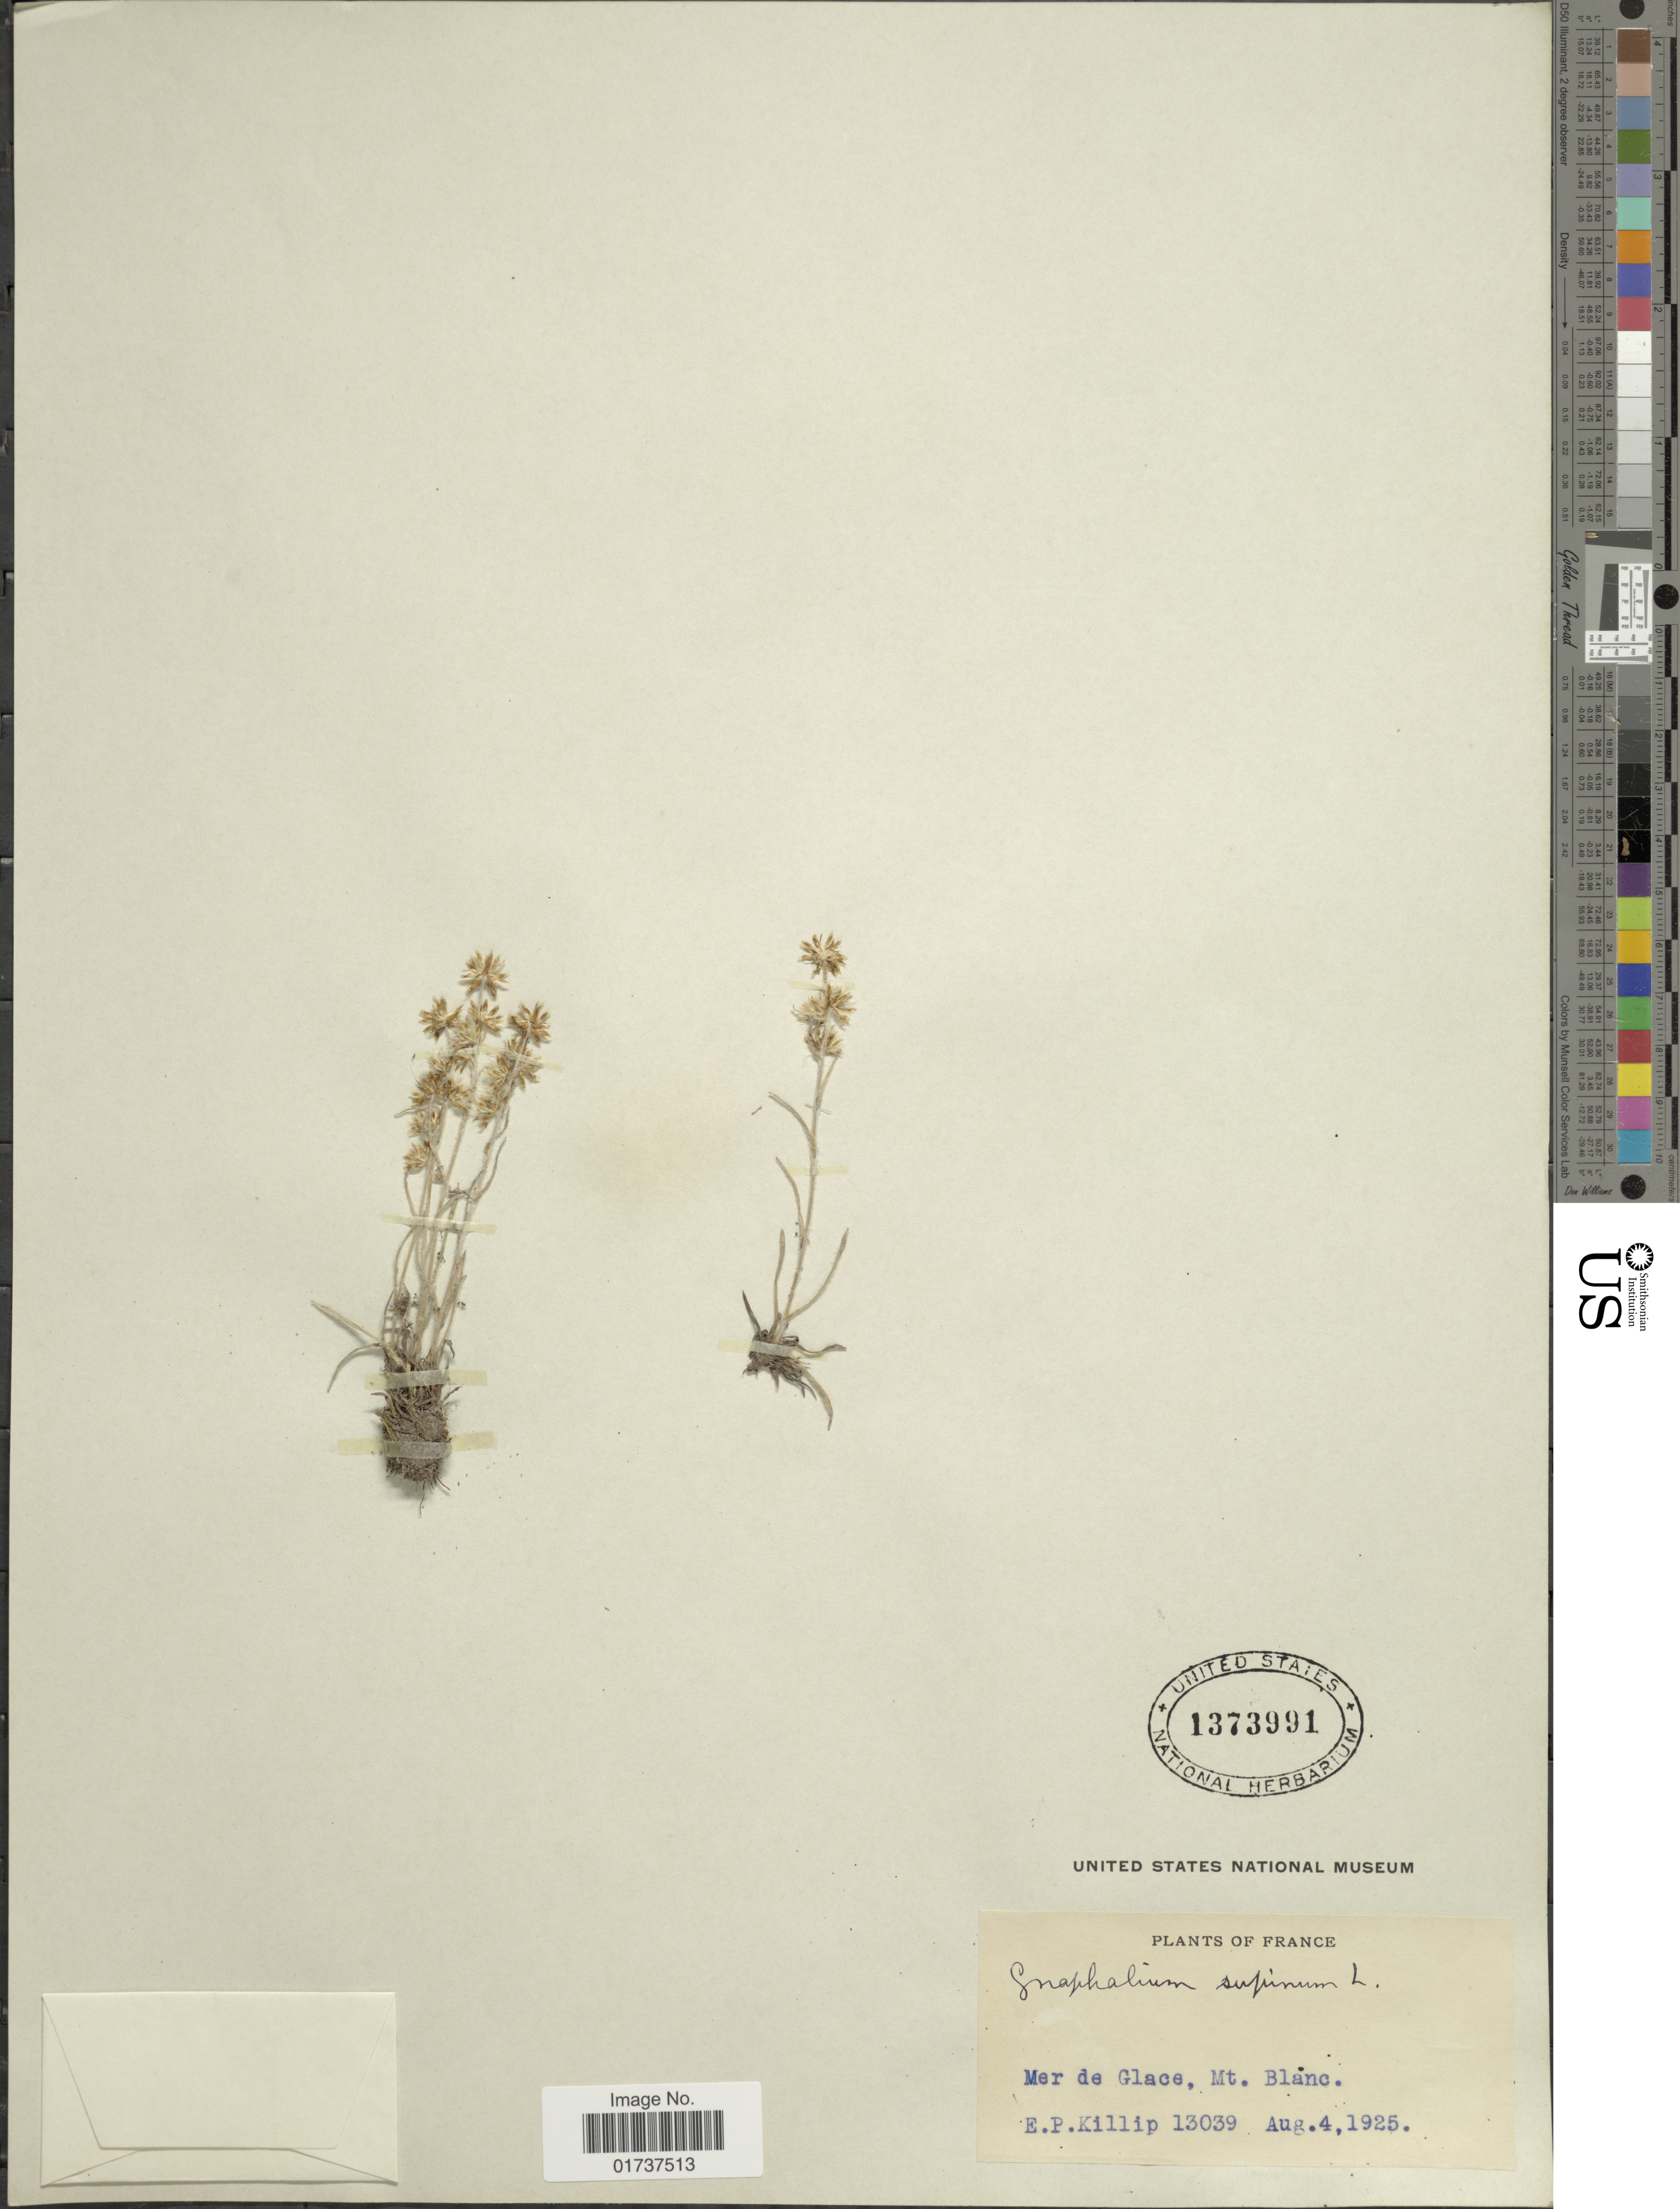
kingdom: Plantae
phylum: Tracheophyta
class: Magnoliopsida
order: Asterales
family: Asteraceae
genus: Gnaphalium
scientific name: Gnaphalium supinum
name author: L.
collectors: E. P. Killip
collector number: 13039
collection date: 1925-08-04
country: France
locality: Mer de Glace, Mt. Blanc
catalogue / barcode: US 1373991